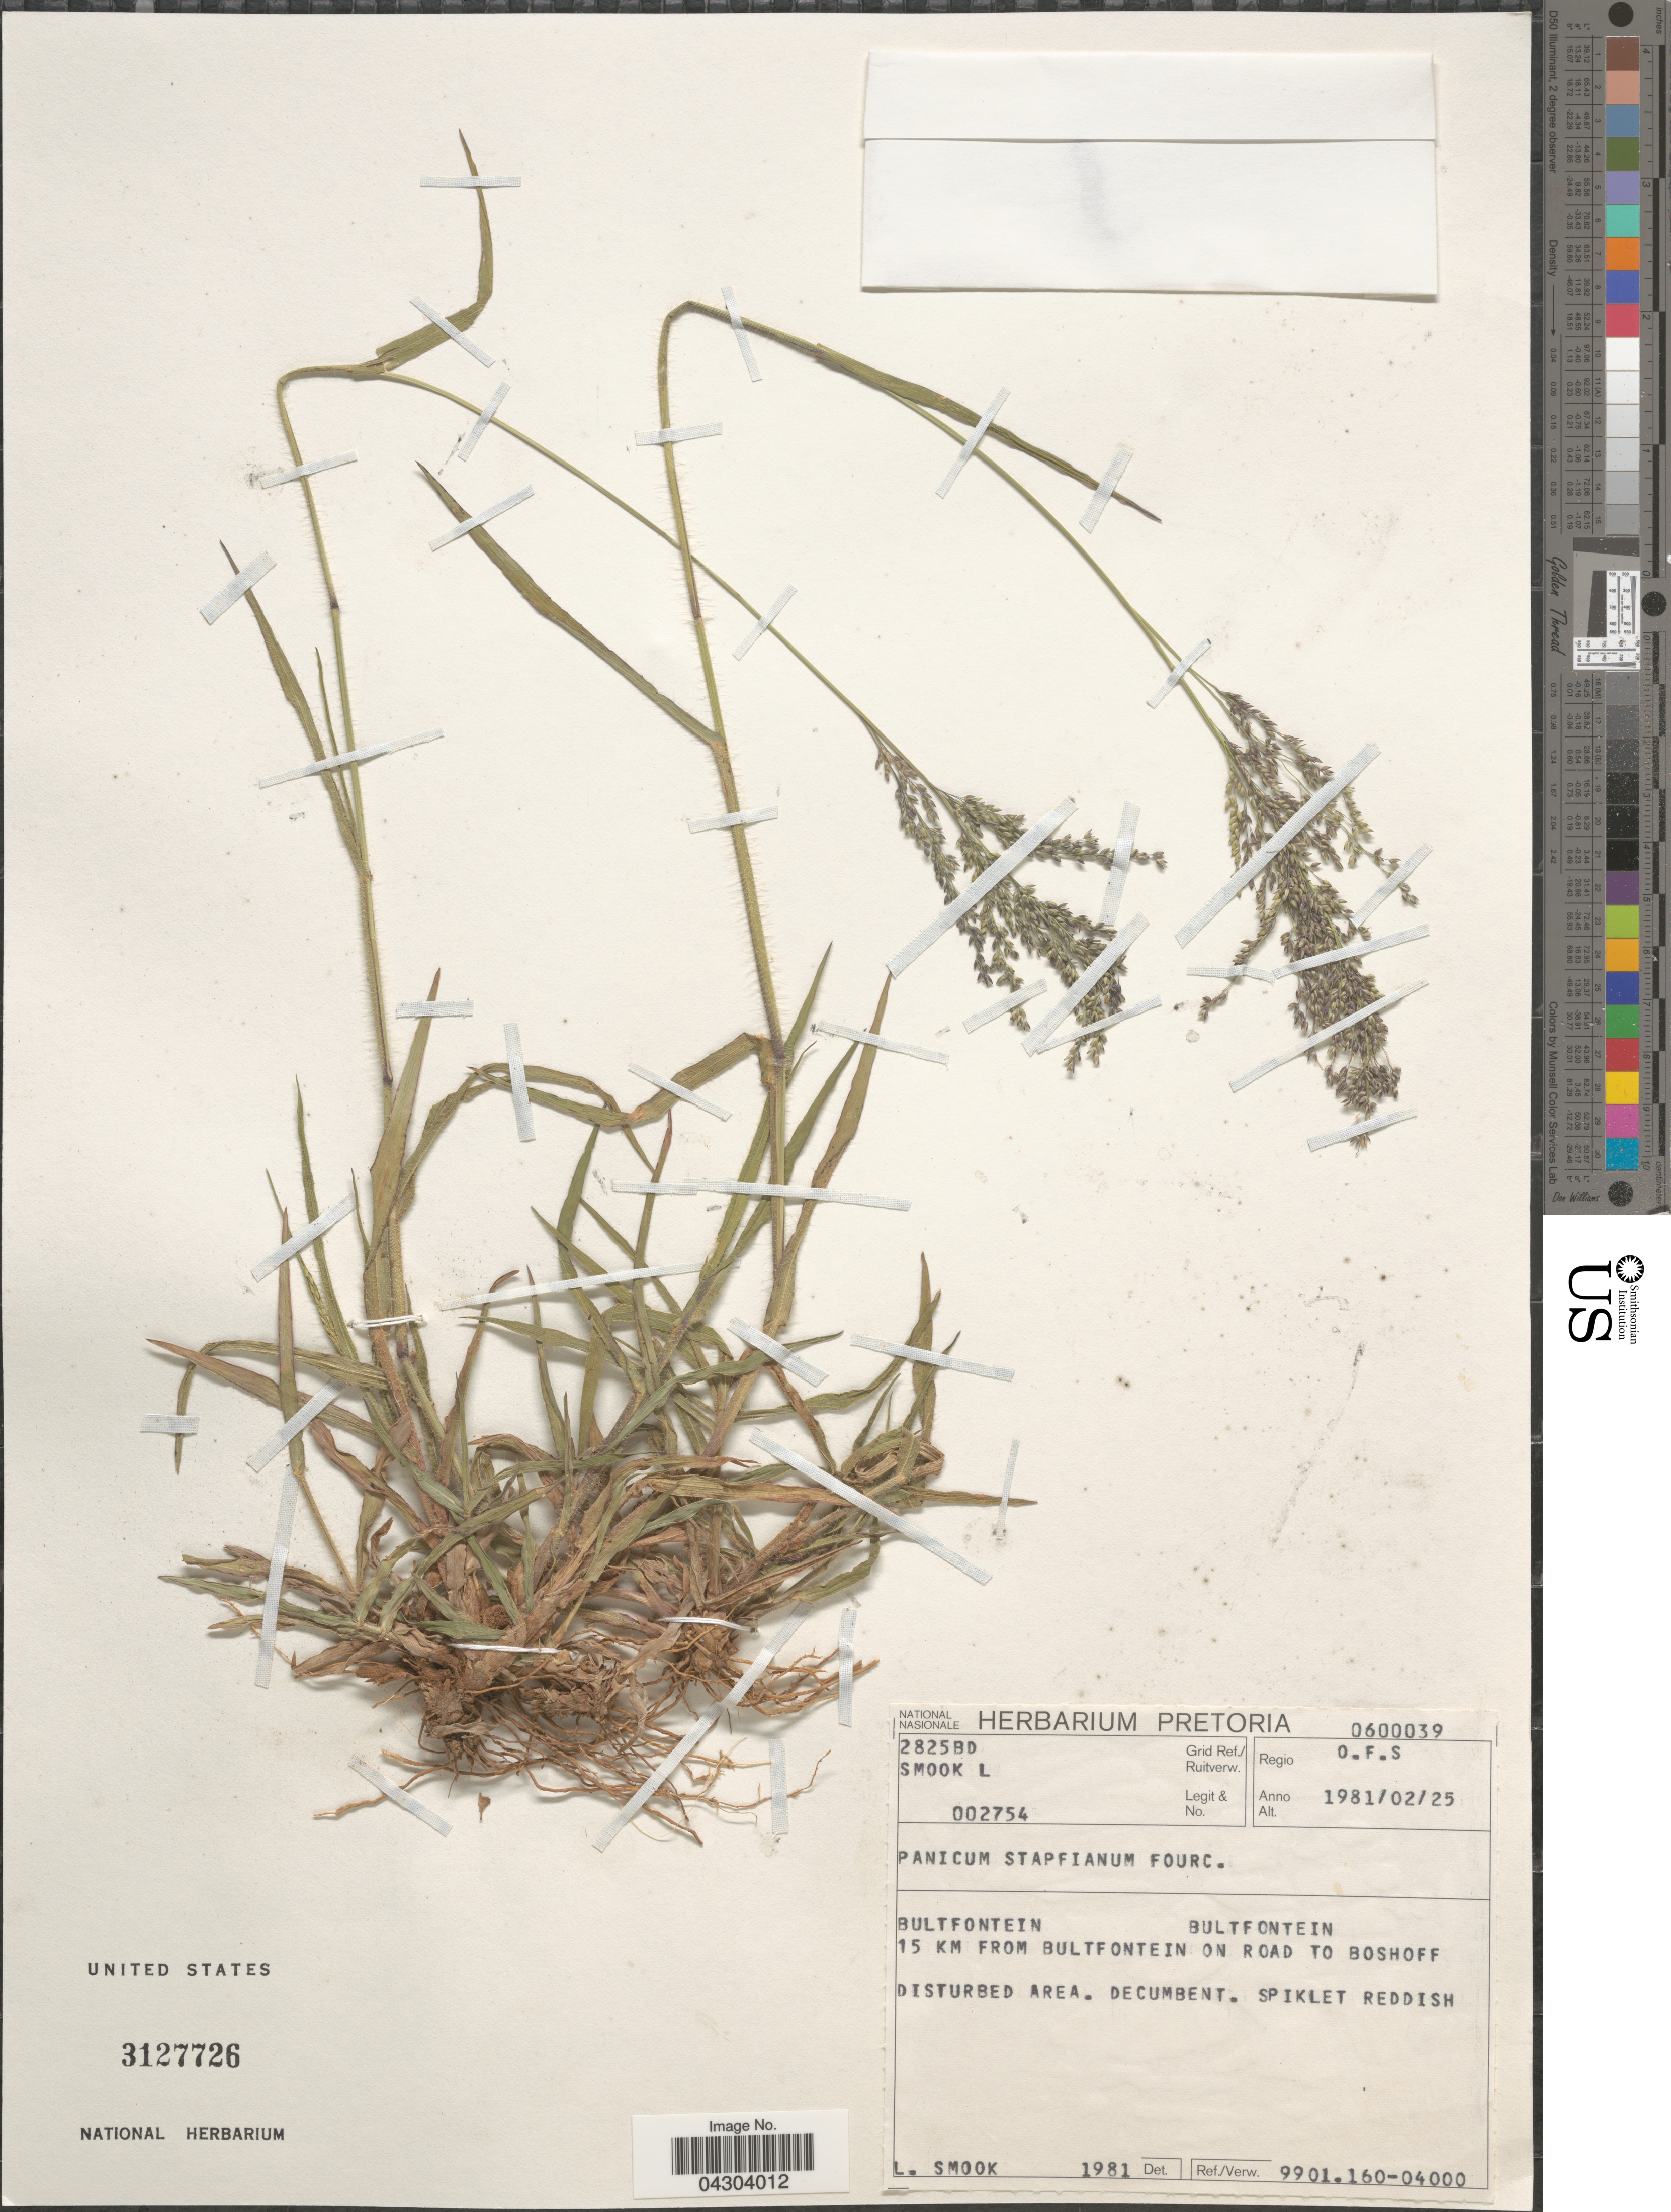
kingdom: Plantae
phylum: Tracheophyta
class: Liliopsida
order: Poales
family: Poaceae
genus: Panicum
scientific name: Panicum stapfianum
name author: Fourc.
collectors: L. Smook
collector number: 002754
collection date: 1981-02-25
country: South Africa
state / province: Free State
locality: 2825BD Grid Ref./Ruitverw. Regio O.F.S. Bultfontein. Bultfontein. 15 km from Bultfontein on road to Boshoff.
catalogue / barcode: US 3127726